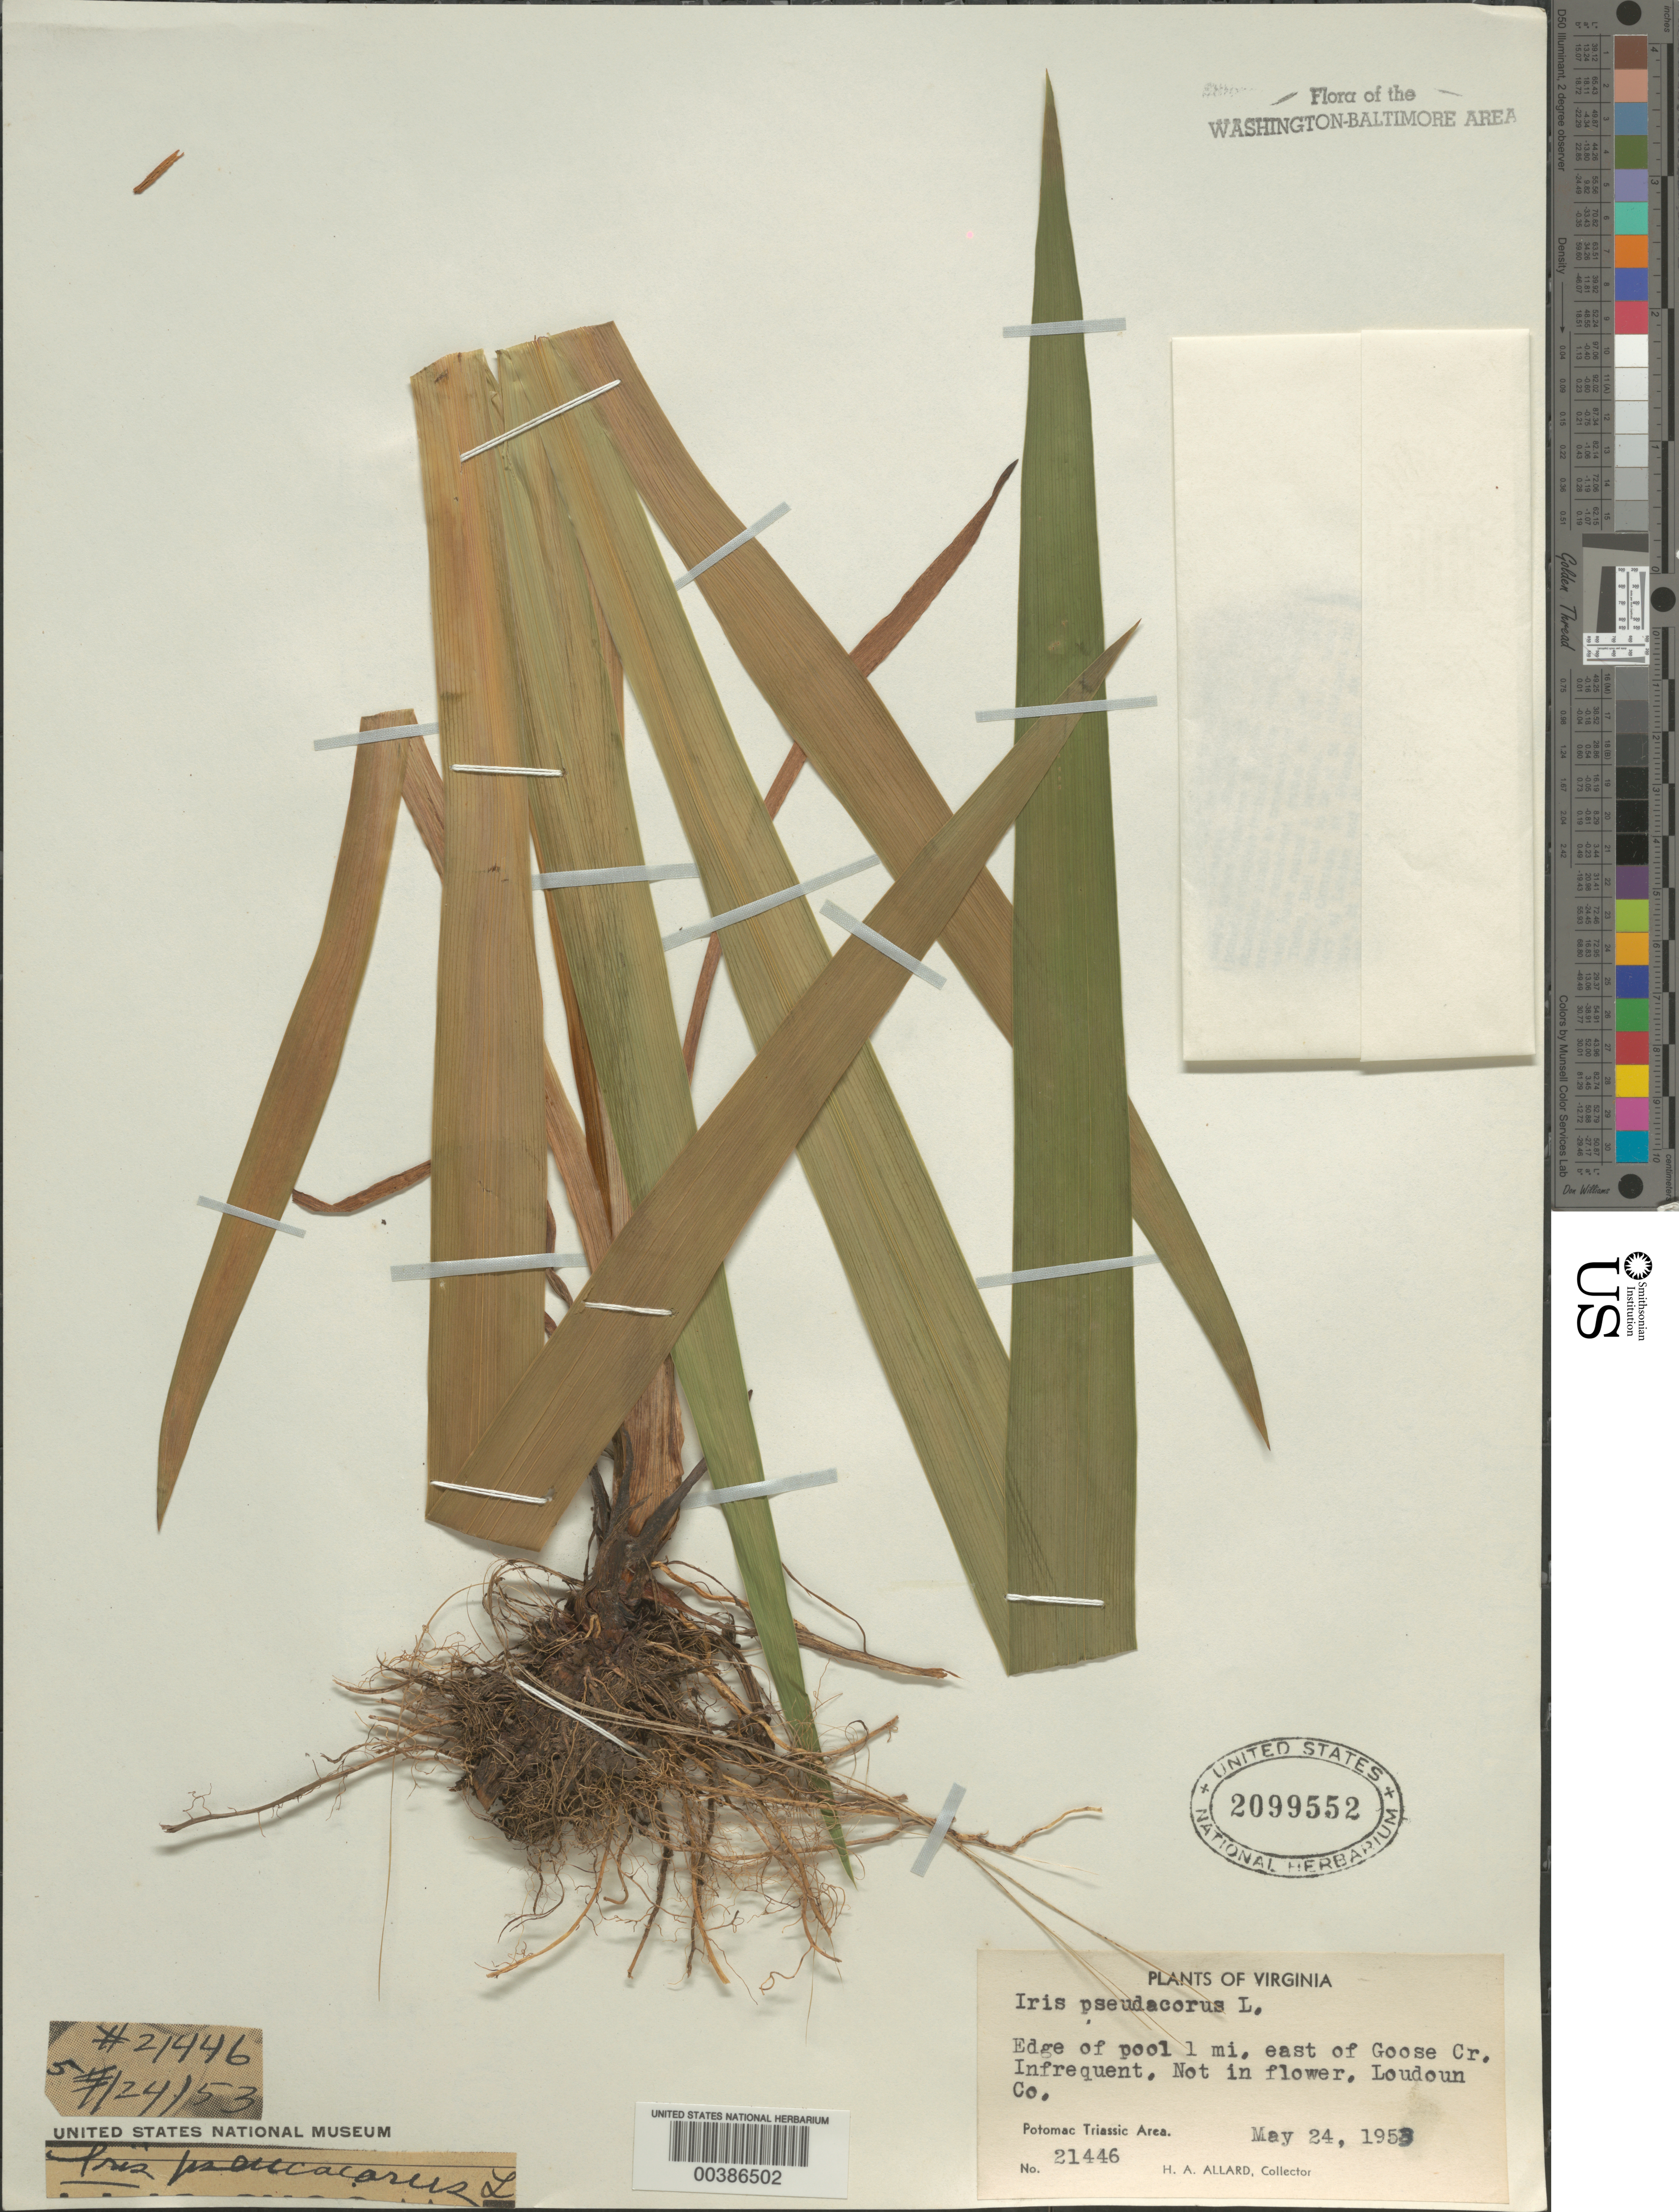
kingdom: Plantae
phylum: Tracheophyta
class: Liliopsida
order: Asparagales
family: Iridaceae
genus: Iris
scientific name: Iris pseudacorus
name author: L.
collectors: H. A. Allard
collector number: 21446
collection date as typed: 24 May 1943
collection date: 1943-05-24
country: United States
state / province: Virginia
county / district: Loudoun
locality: Pool east of Goose Creek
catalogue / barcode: US 2099552